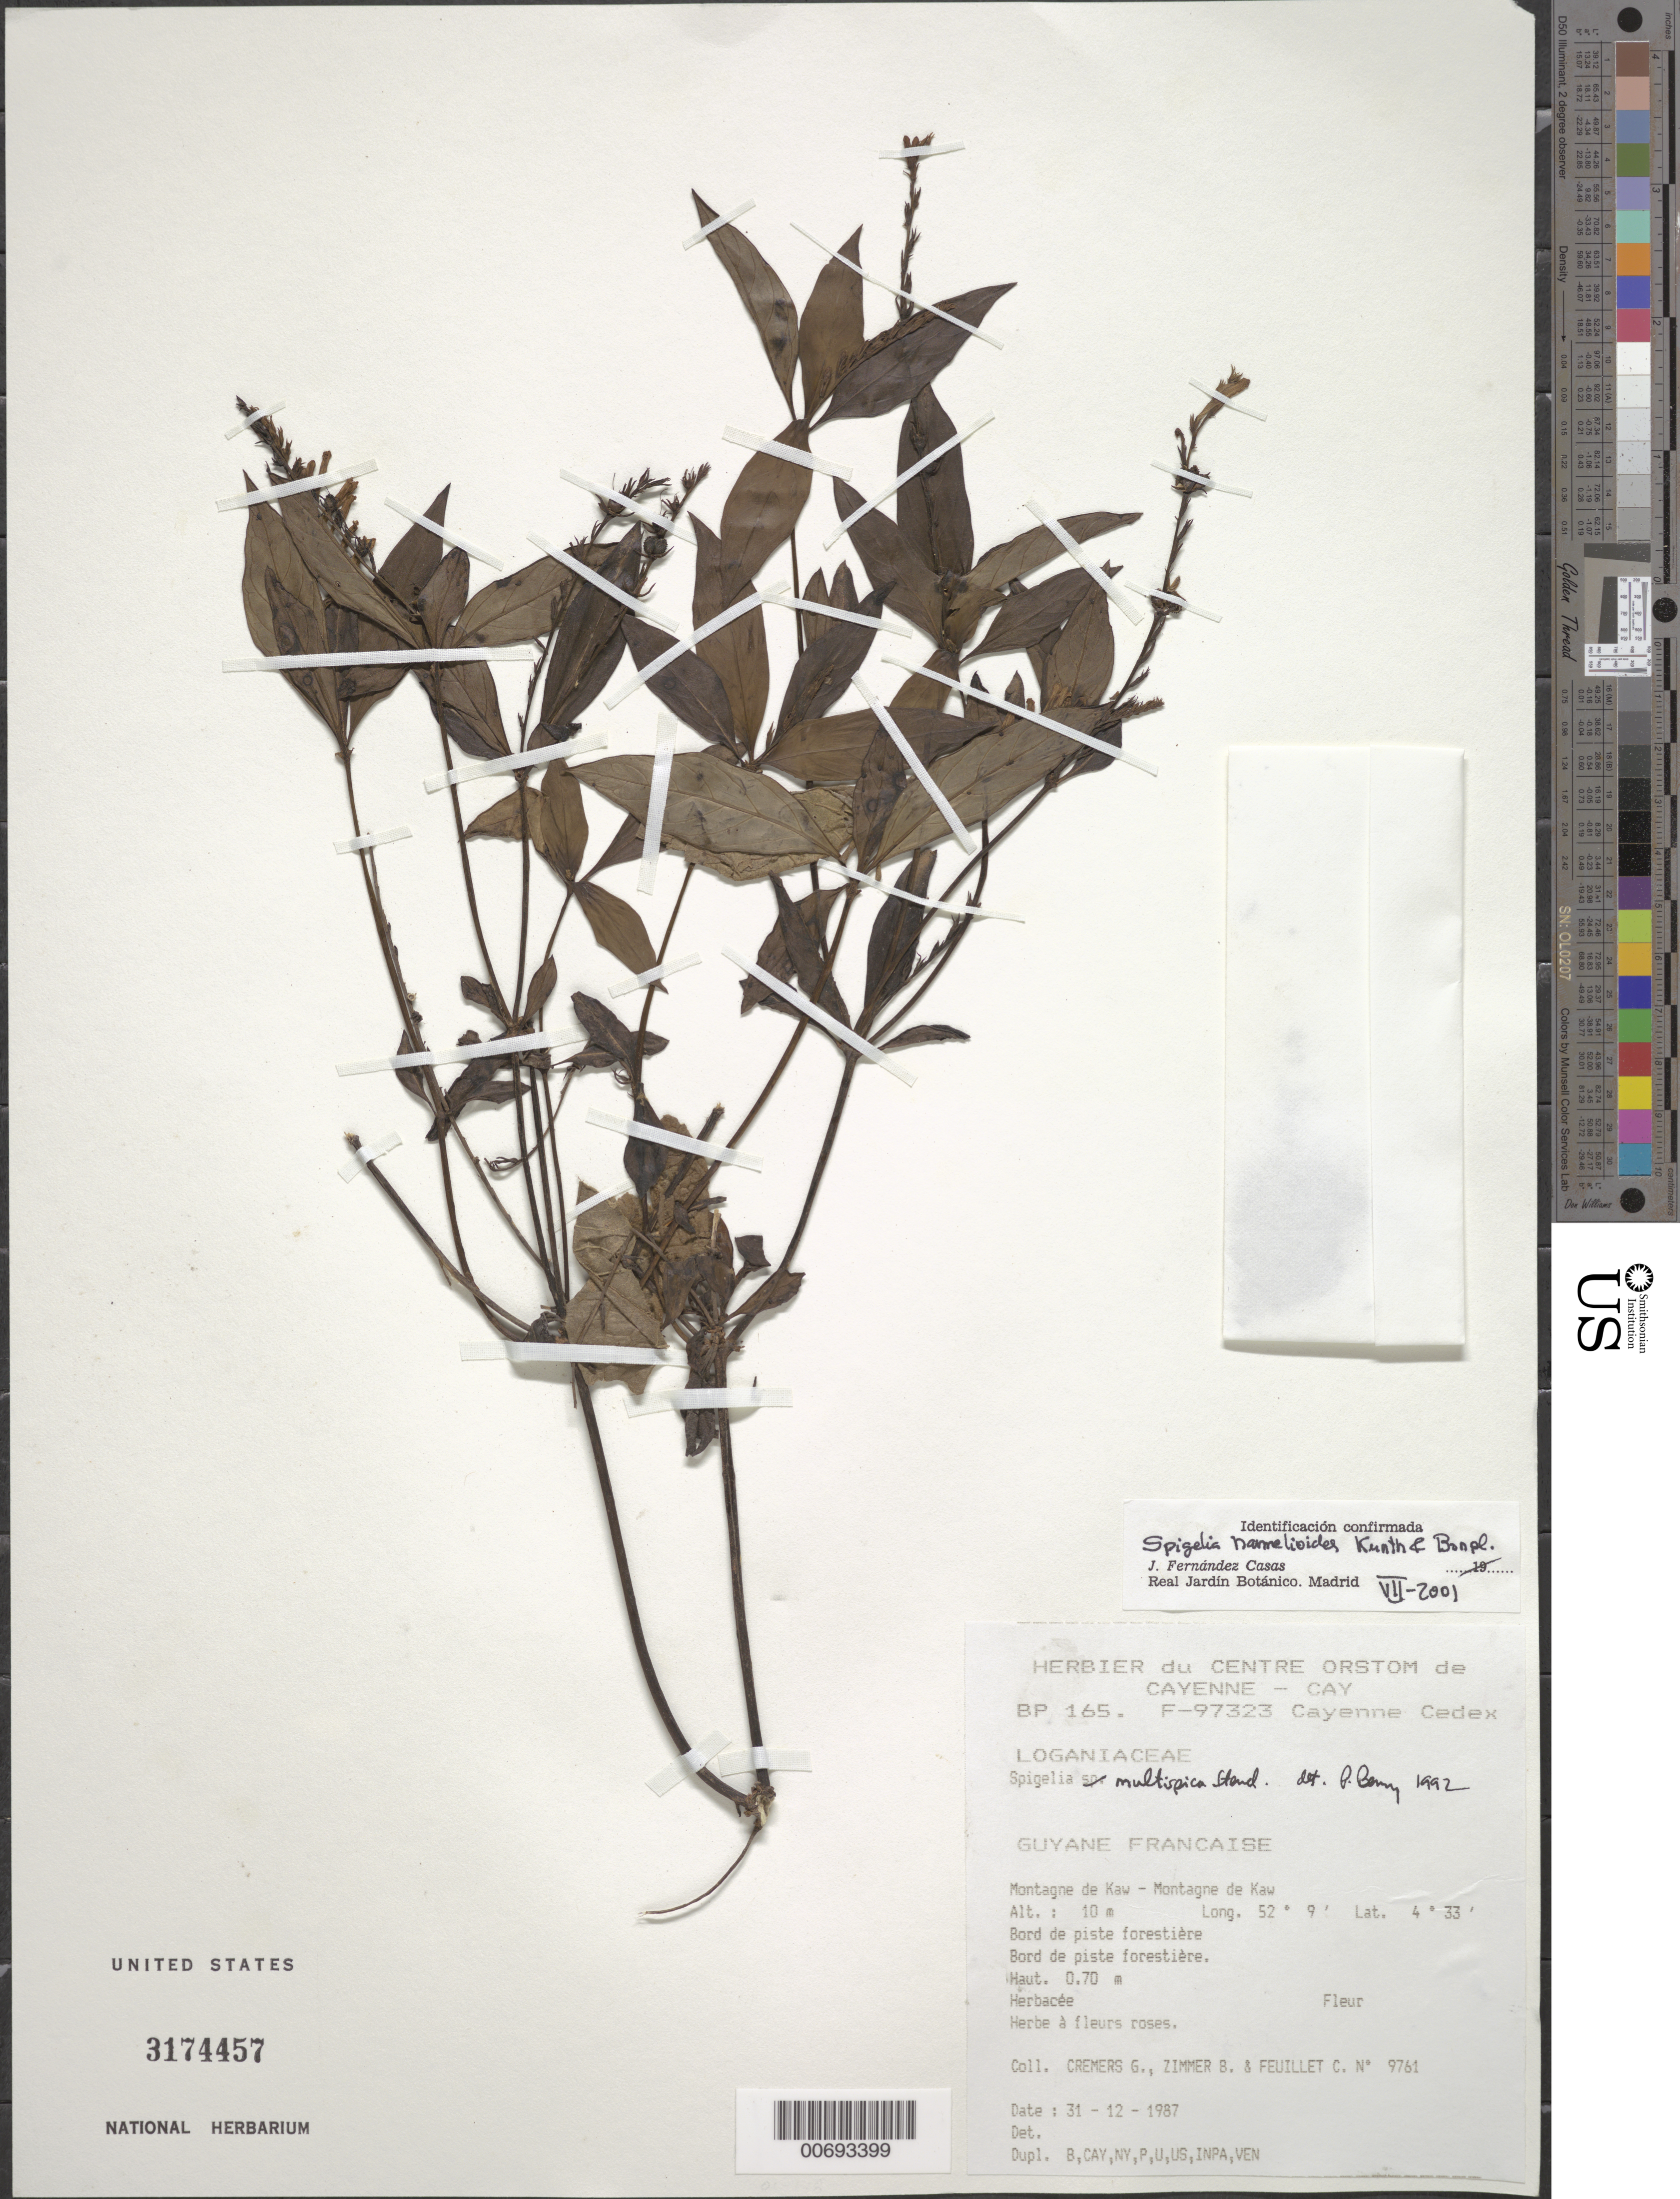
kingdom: Plantae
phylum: Tracheophyta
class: Magnoliopsida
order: Fabales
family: Polygalaceae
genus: Securidaca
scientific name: Securidaca retusa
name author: Benth.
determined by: Sabatier, D.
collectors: G. Cremers, B. Zimmer & C. Feuillet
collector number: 9766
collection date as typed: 31 Dec 1987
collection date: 1987-12-31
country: French Guiana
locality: Montagne de Kaw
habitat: Forest trail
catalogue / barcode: US 3174457